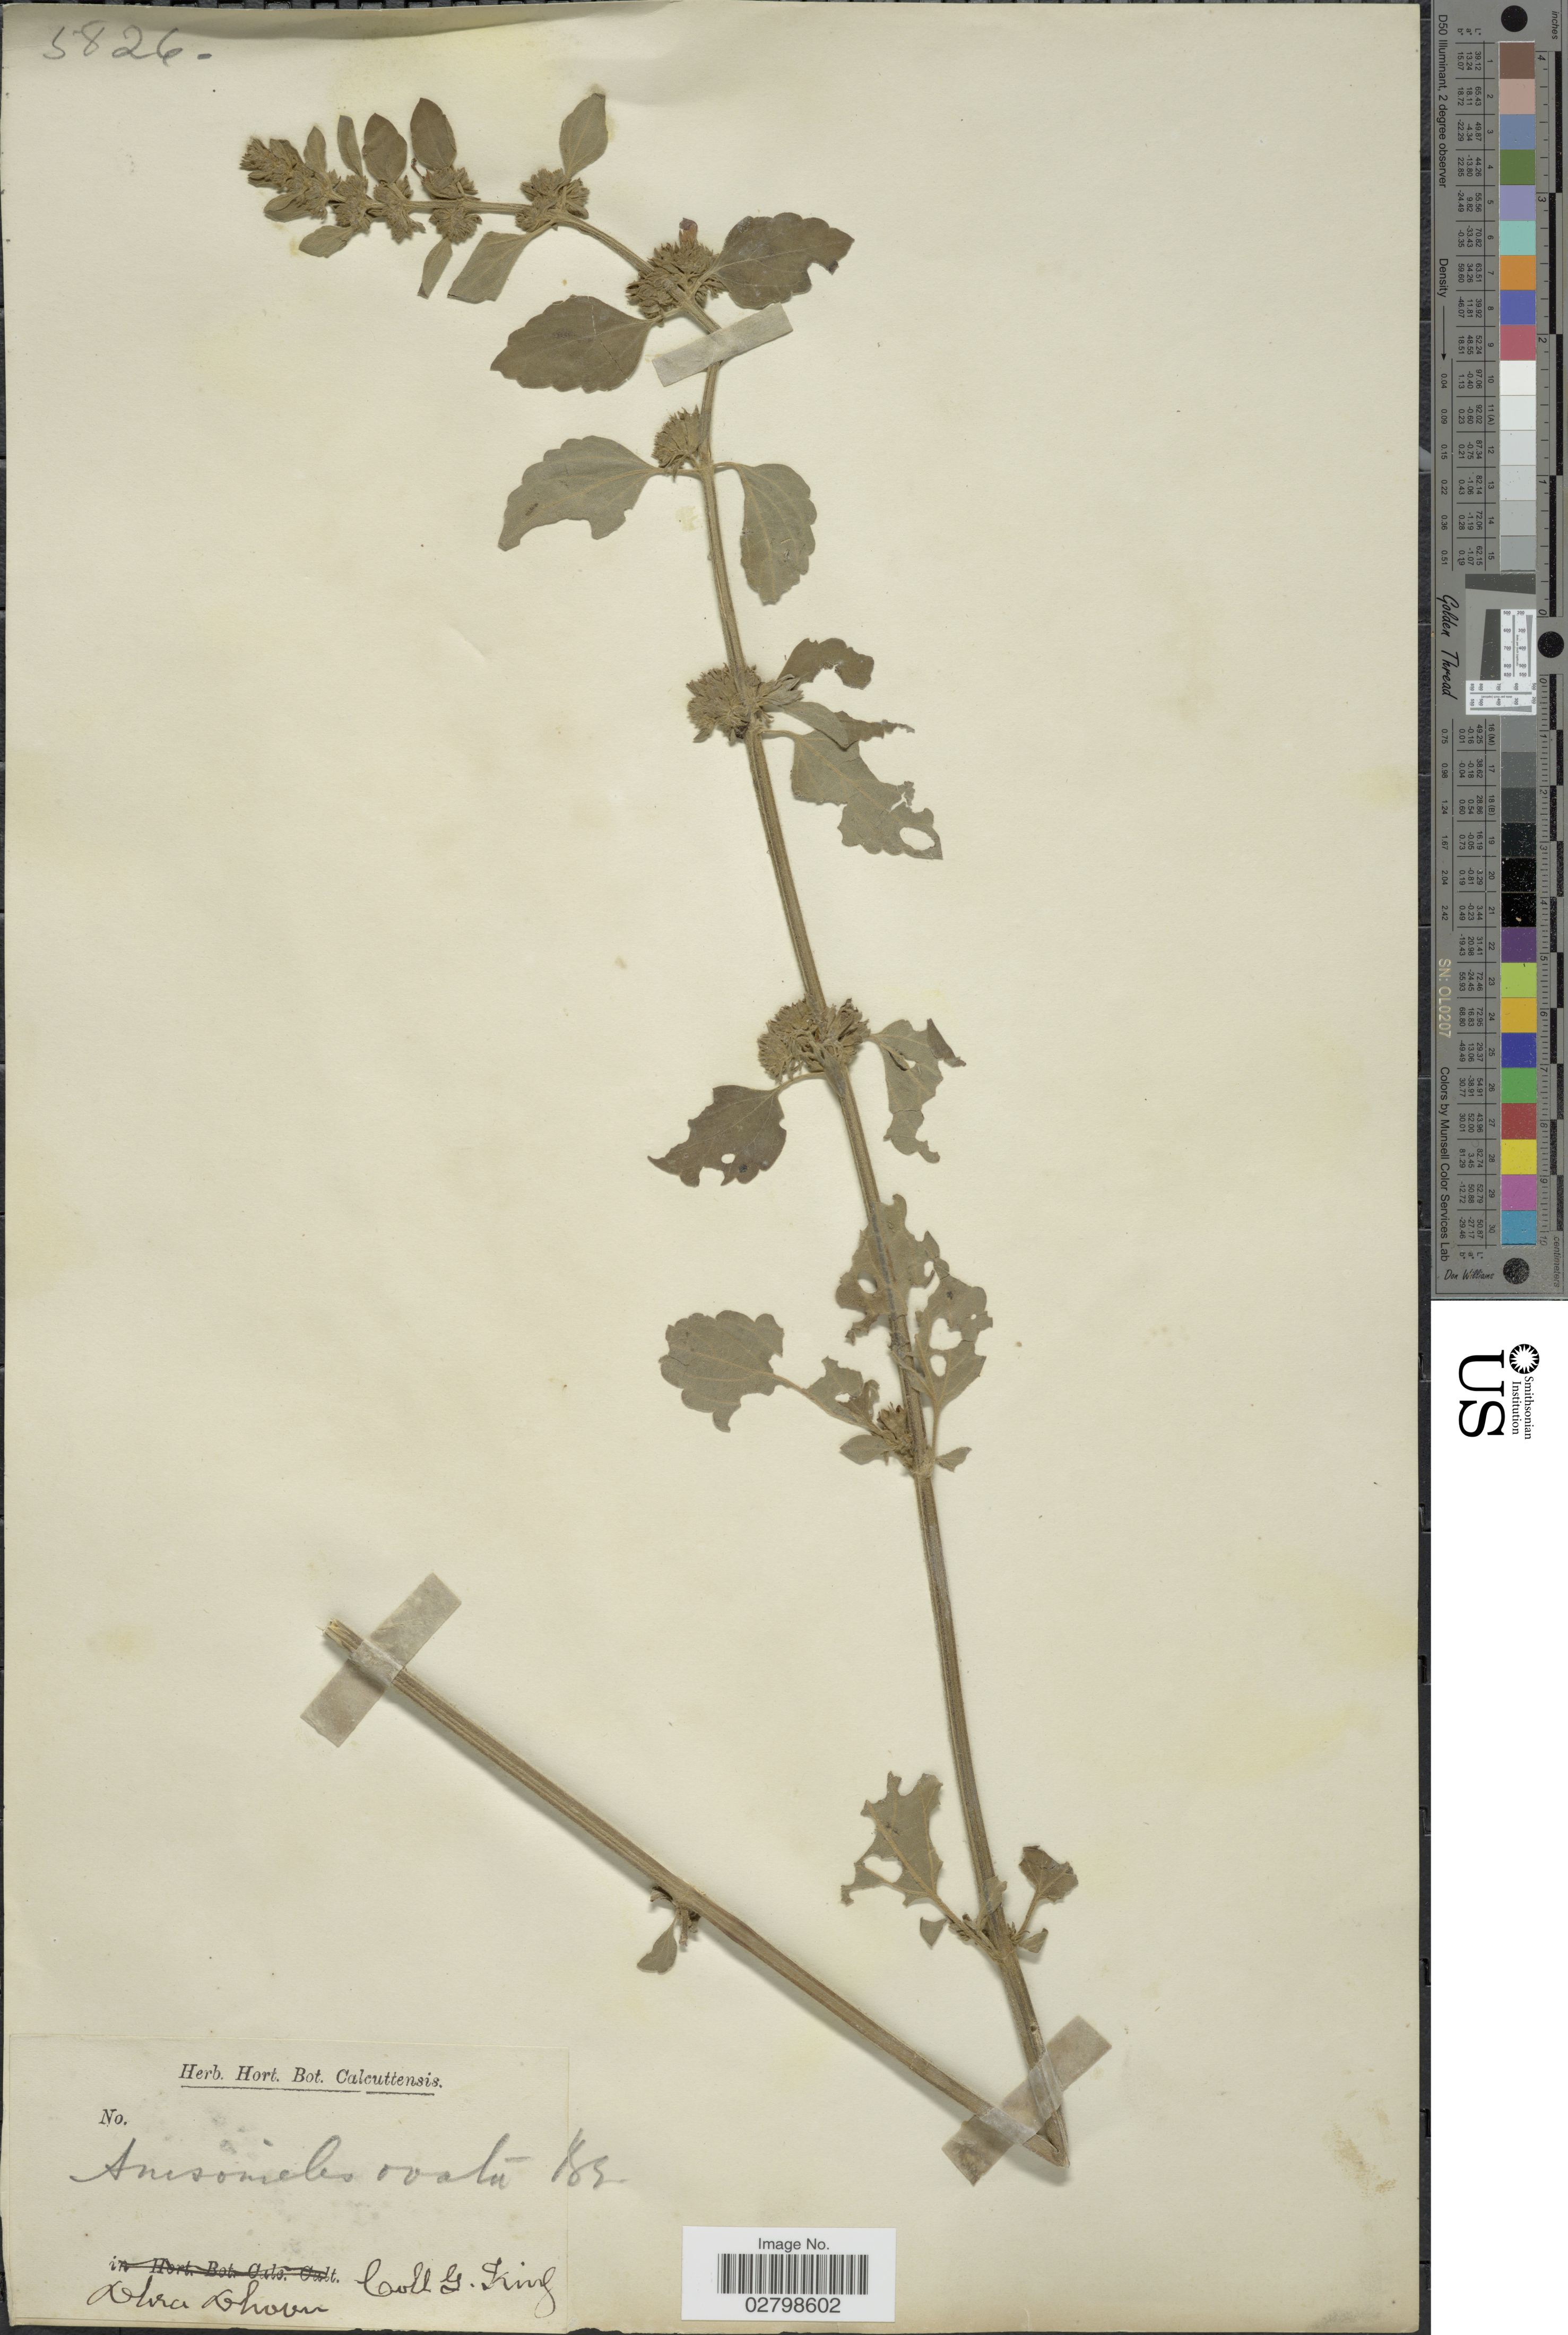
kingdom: Plantae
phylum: Tracheophyta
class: Magnoliopsida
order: Lamiales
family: Lamiaceae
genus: Anisomeles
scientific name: Anisomeles indica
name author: (L.) Kuntze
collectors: G. King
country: India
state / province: Uttarakhand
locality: Dhra Doun